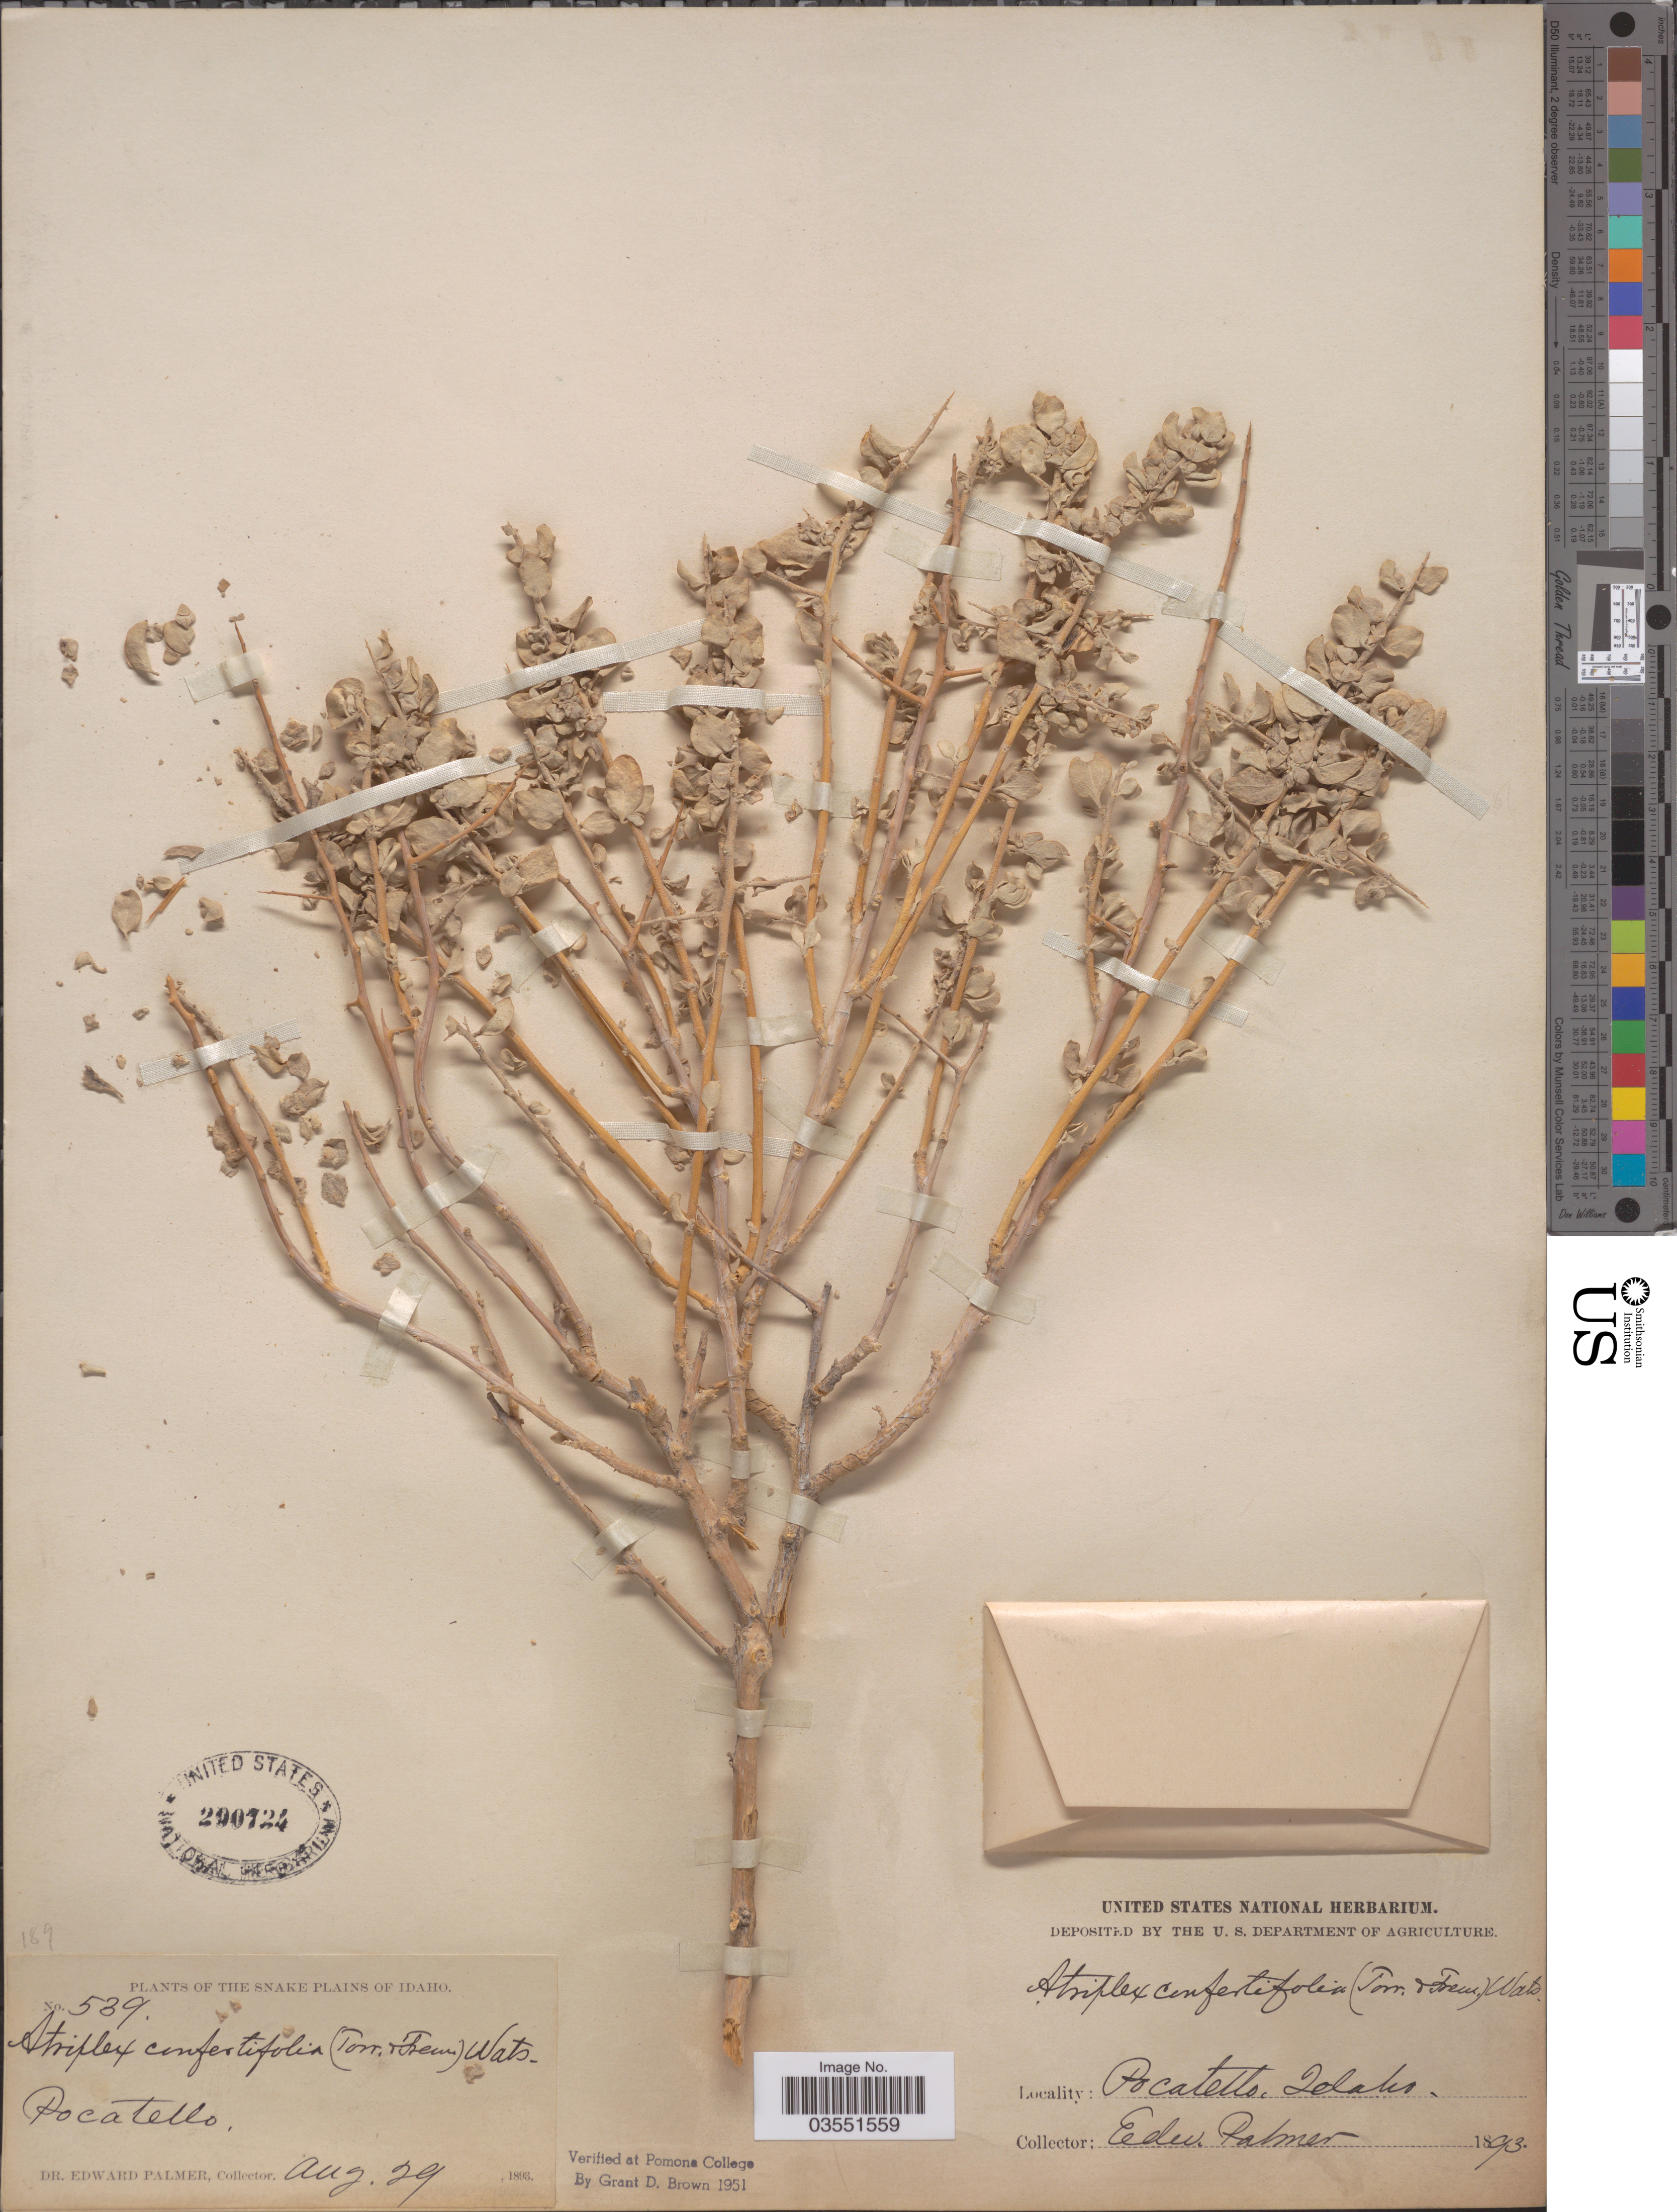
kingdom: Plantae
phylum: Tracheophyta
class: Magnoliopsida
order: Caryophyllales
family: Amaranthaceae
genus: Atriplex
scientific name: Atriplex confertifolia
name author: (Torr. & Frém.) S. Watson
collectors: E. Palmer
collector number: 539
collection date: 1893-08-29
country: United States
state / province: Idaho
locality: The Snake Plains. Pocatello.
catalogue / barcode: US 290724